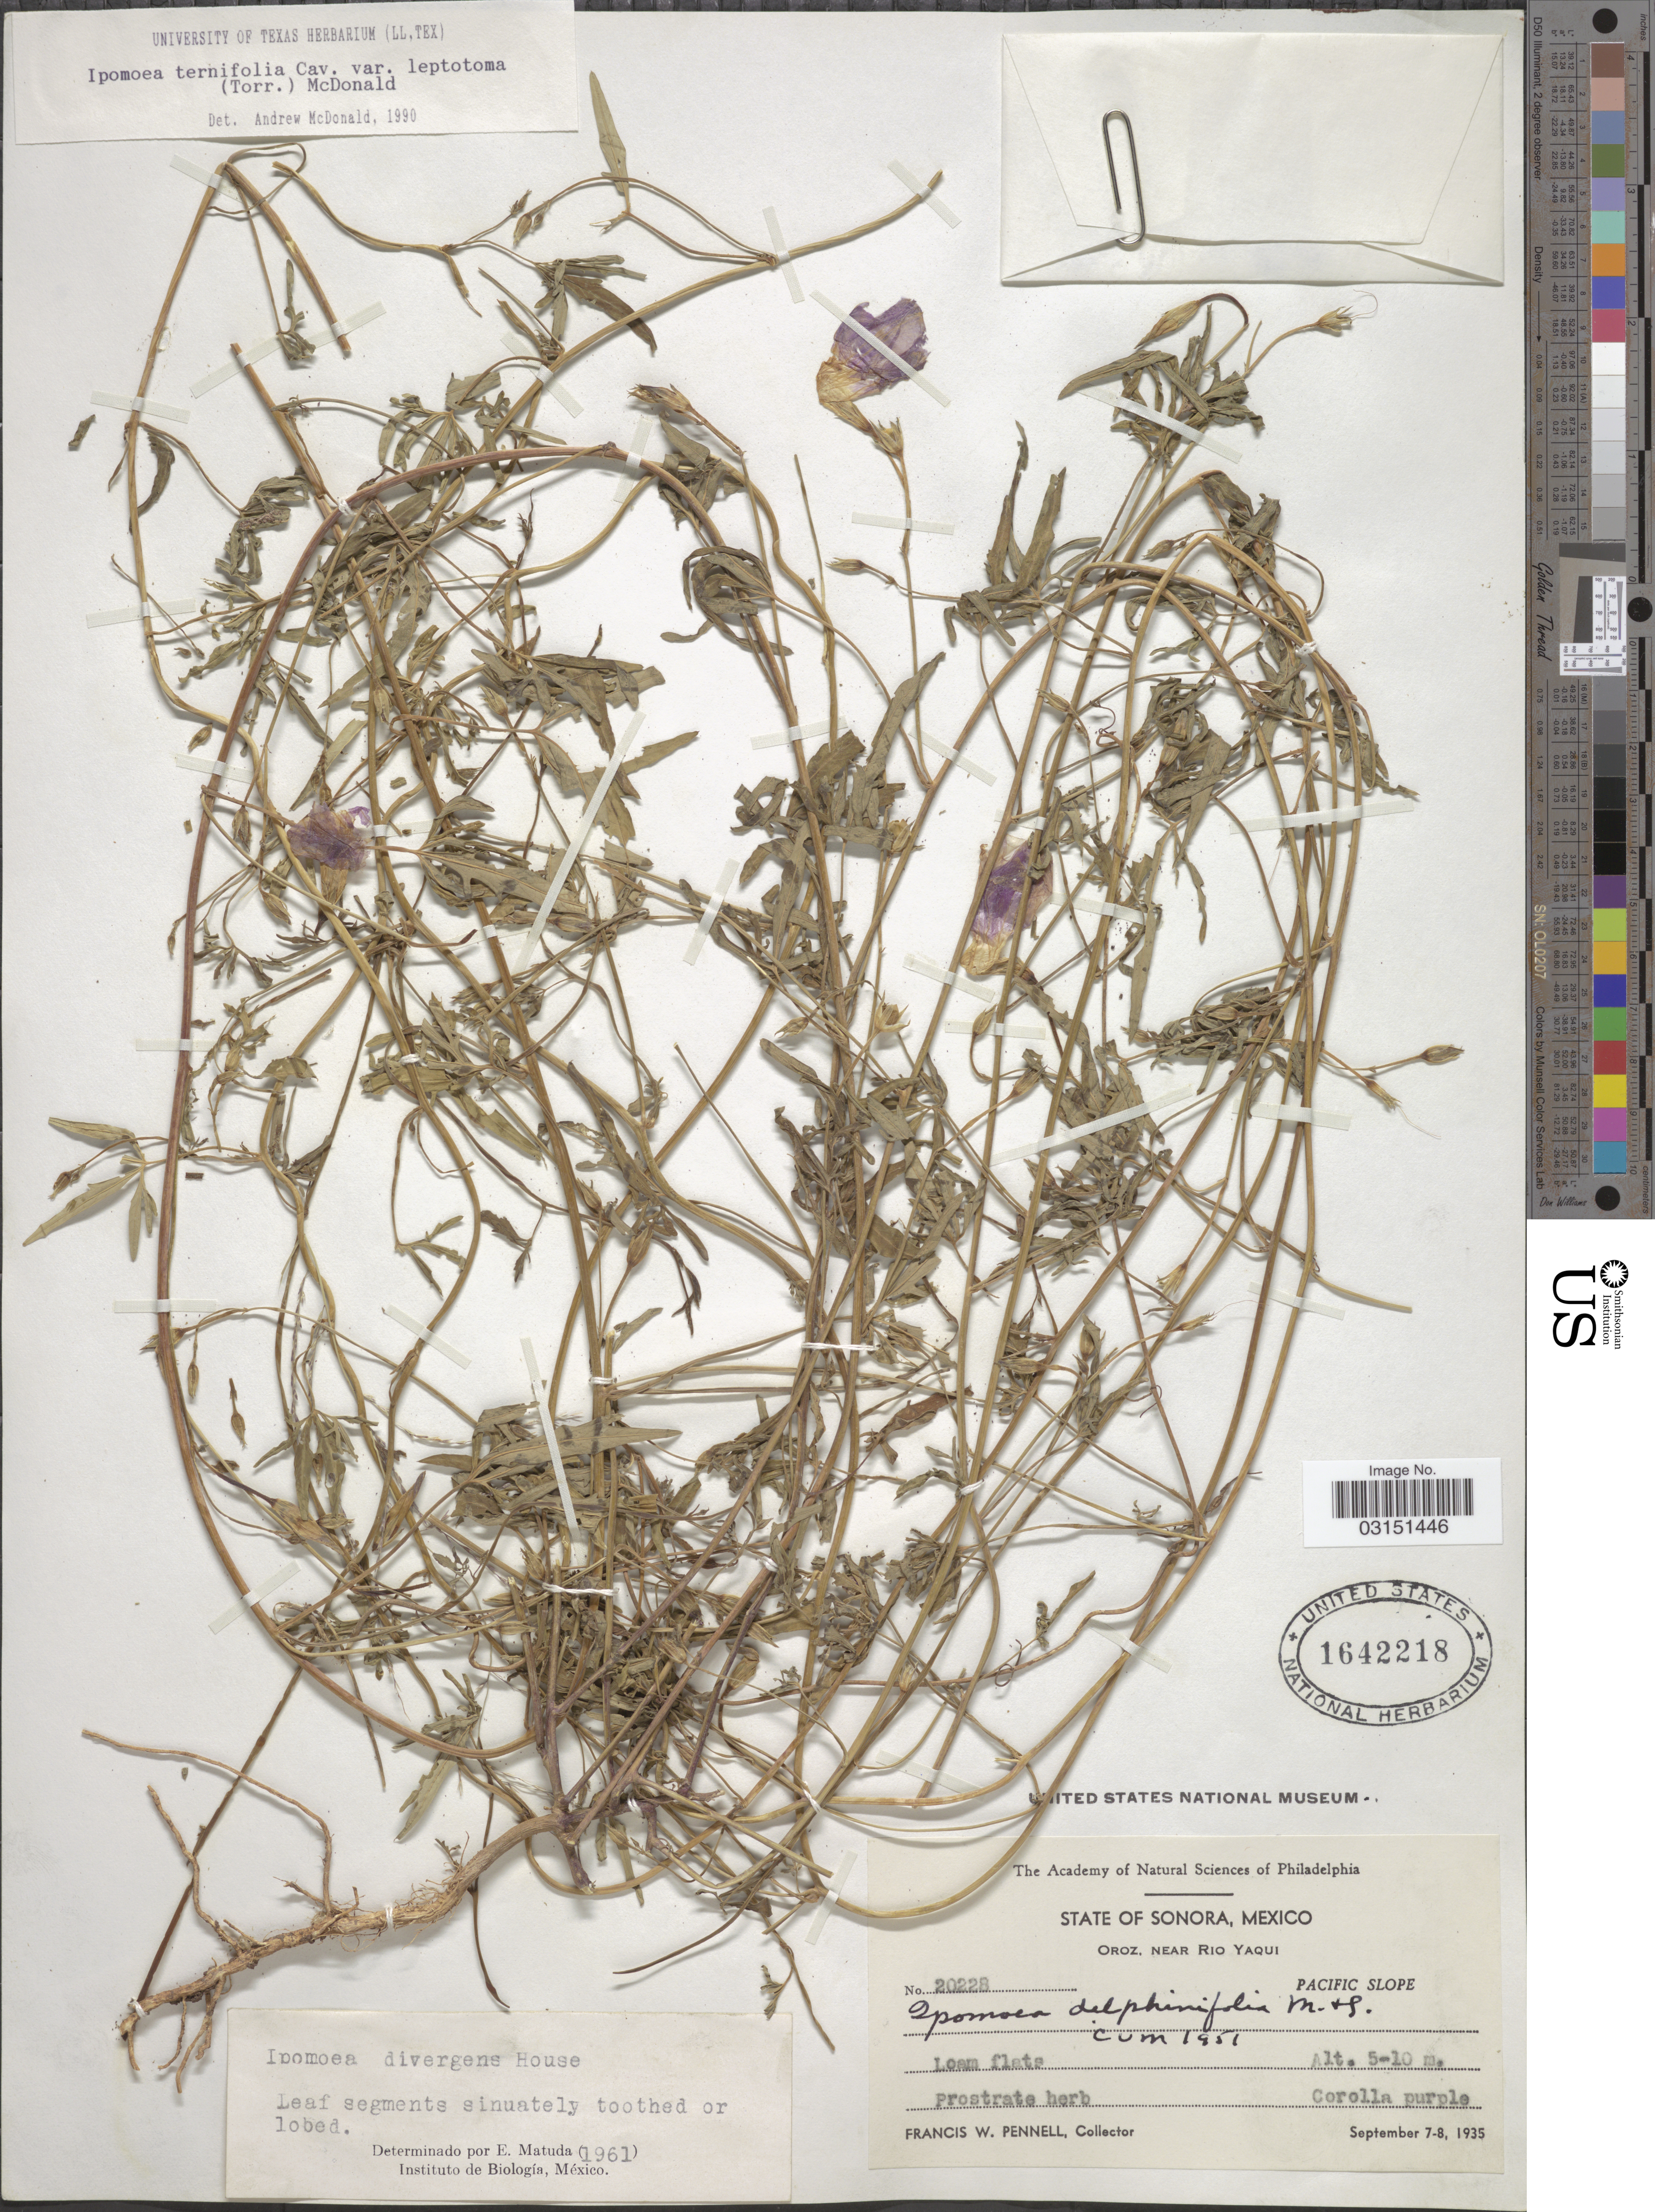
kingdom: Plantae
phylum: Tracheophyta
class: Magnoliopsida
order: Solanales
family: Convolvulaceae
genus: Ipomoea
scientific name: Ipomoea ternifolia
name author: Cav.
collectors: F. W. Pennell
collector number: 20228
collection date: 1935-09-07/1935-09-08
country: Mexico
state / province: Sonora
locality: Oroz, near Rio Yaqui. Pacific Slope.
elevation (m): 5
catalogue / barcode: US 1642218